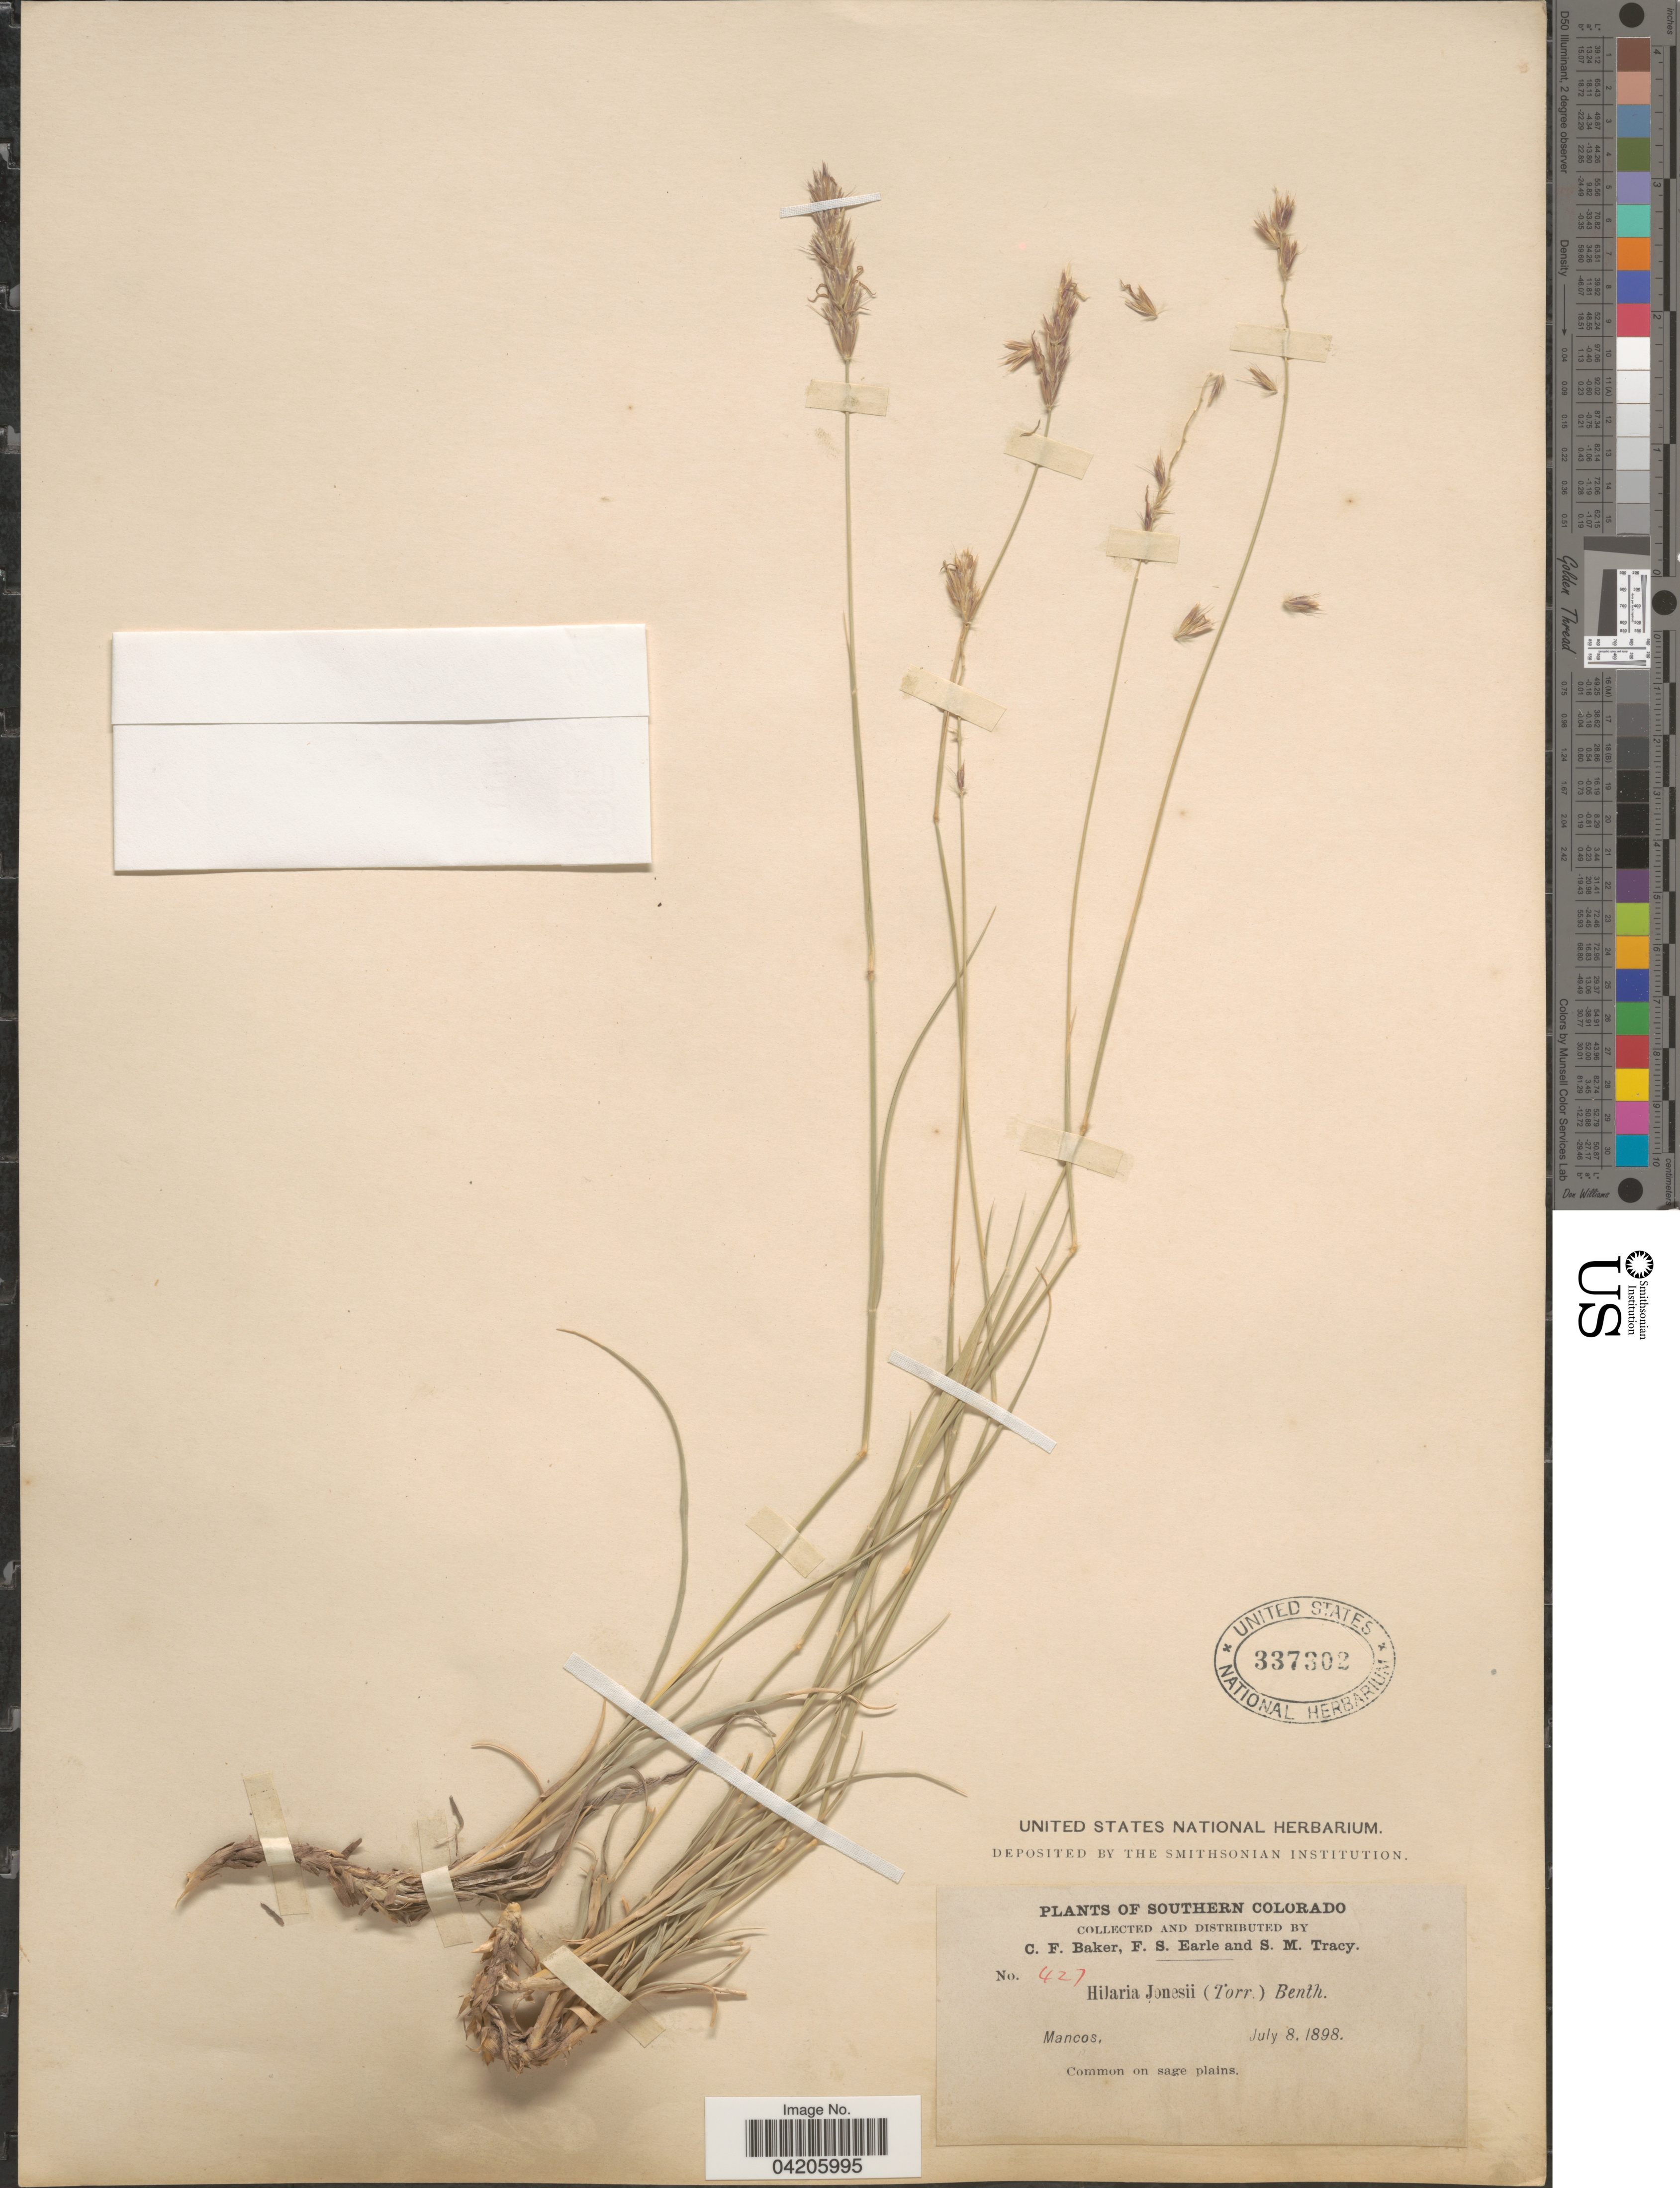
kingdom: Plantae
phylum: Tracheophyta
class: Liliopsida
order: Poales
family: Poaceae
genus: Hilaria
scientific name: Hilaria jamesii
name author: (Torr.) Benth.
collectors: C. F. Baker, F. S. Earle & S. M. Tracy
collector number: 427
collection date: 1898-07-08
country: United States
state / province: Colorado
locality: Southern Colorado. Mancos. Common on sage plains.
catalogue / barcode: US 337302